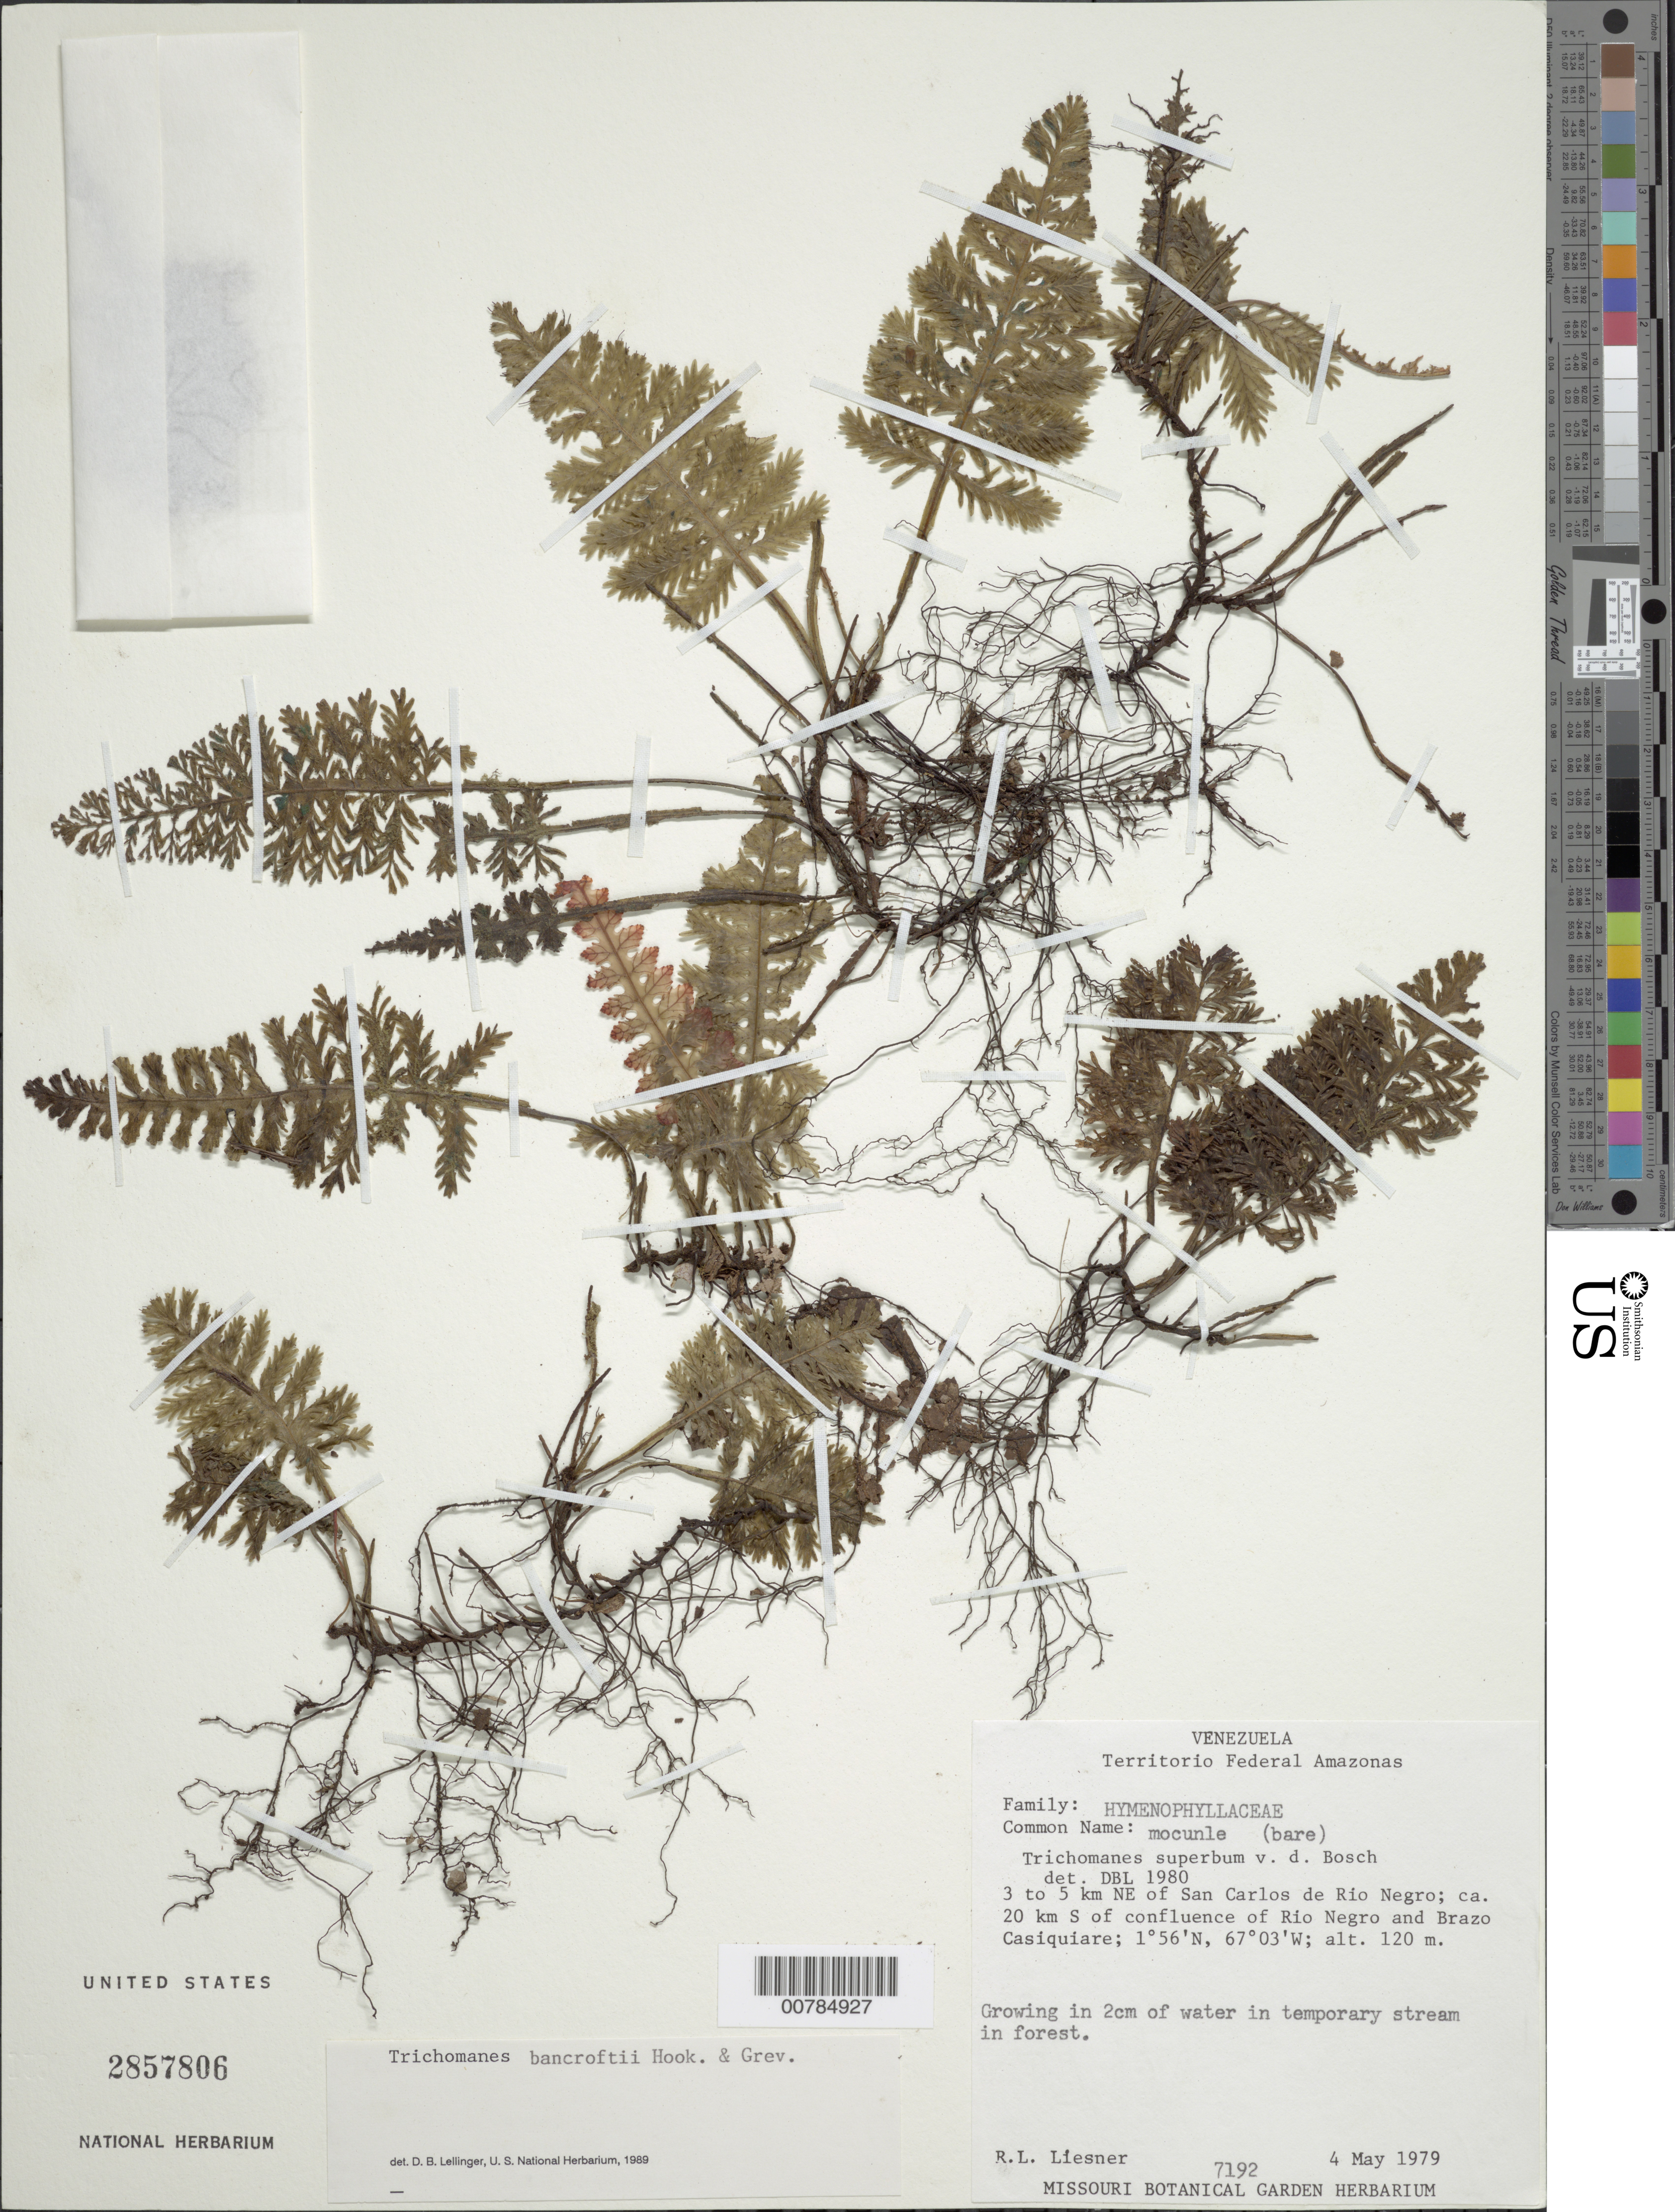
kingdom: Plantae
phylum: Tracheophyta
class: Polypodiopsida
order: Hymenophyllales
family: Hymenophyllaceae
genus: Trichomanes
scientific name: Trichomanes bancroftii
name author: Hook. & Grev.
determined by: Lellinger, David B., (BOT), Smithsonian Institution - National Museum of Natural History (UNITED STATES)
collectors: R. L. Liesner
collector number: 7192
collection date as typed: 4-May-79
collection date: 1979-05-04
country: Venezuela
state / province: Amazonas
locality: San Carlos de Río Negro, 3-5 km NE of and about 20 km S of confluence of Río Negro and Brazo Casiquiare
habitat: Growing in 2 cm of water in temporary stream in forest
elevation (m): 120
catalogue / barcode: US 2857806